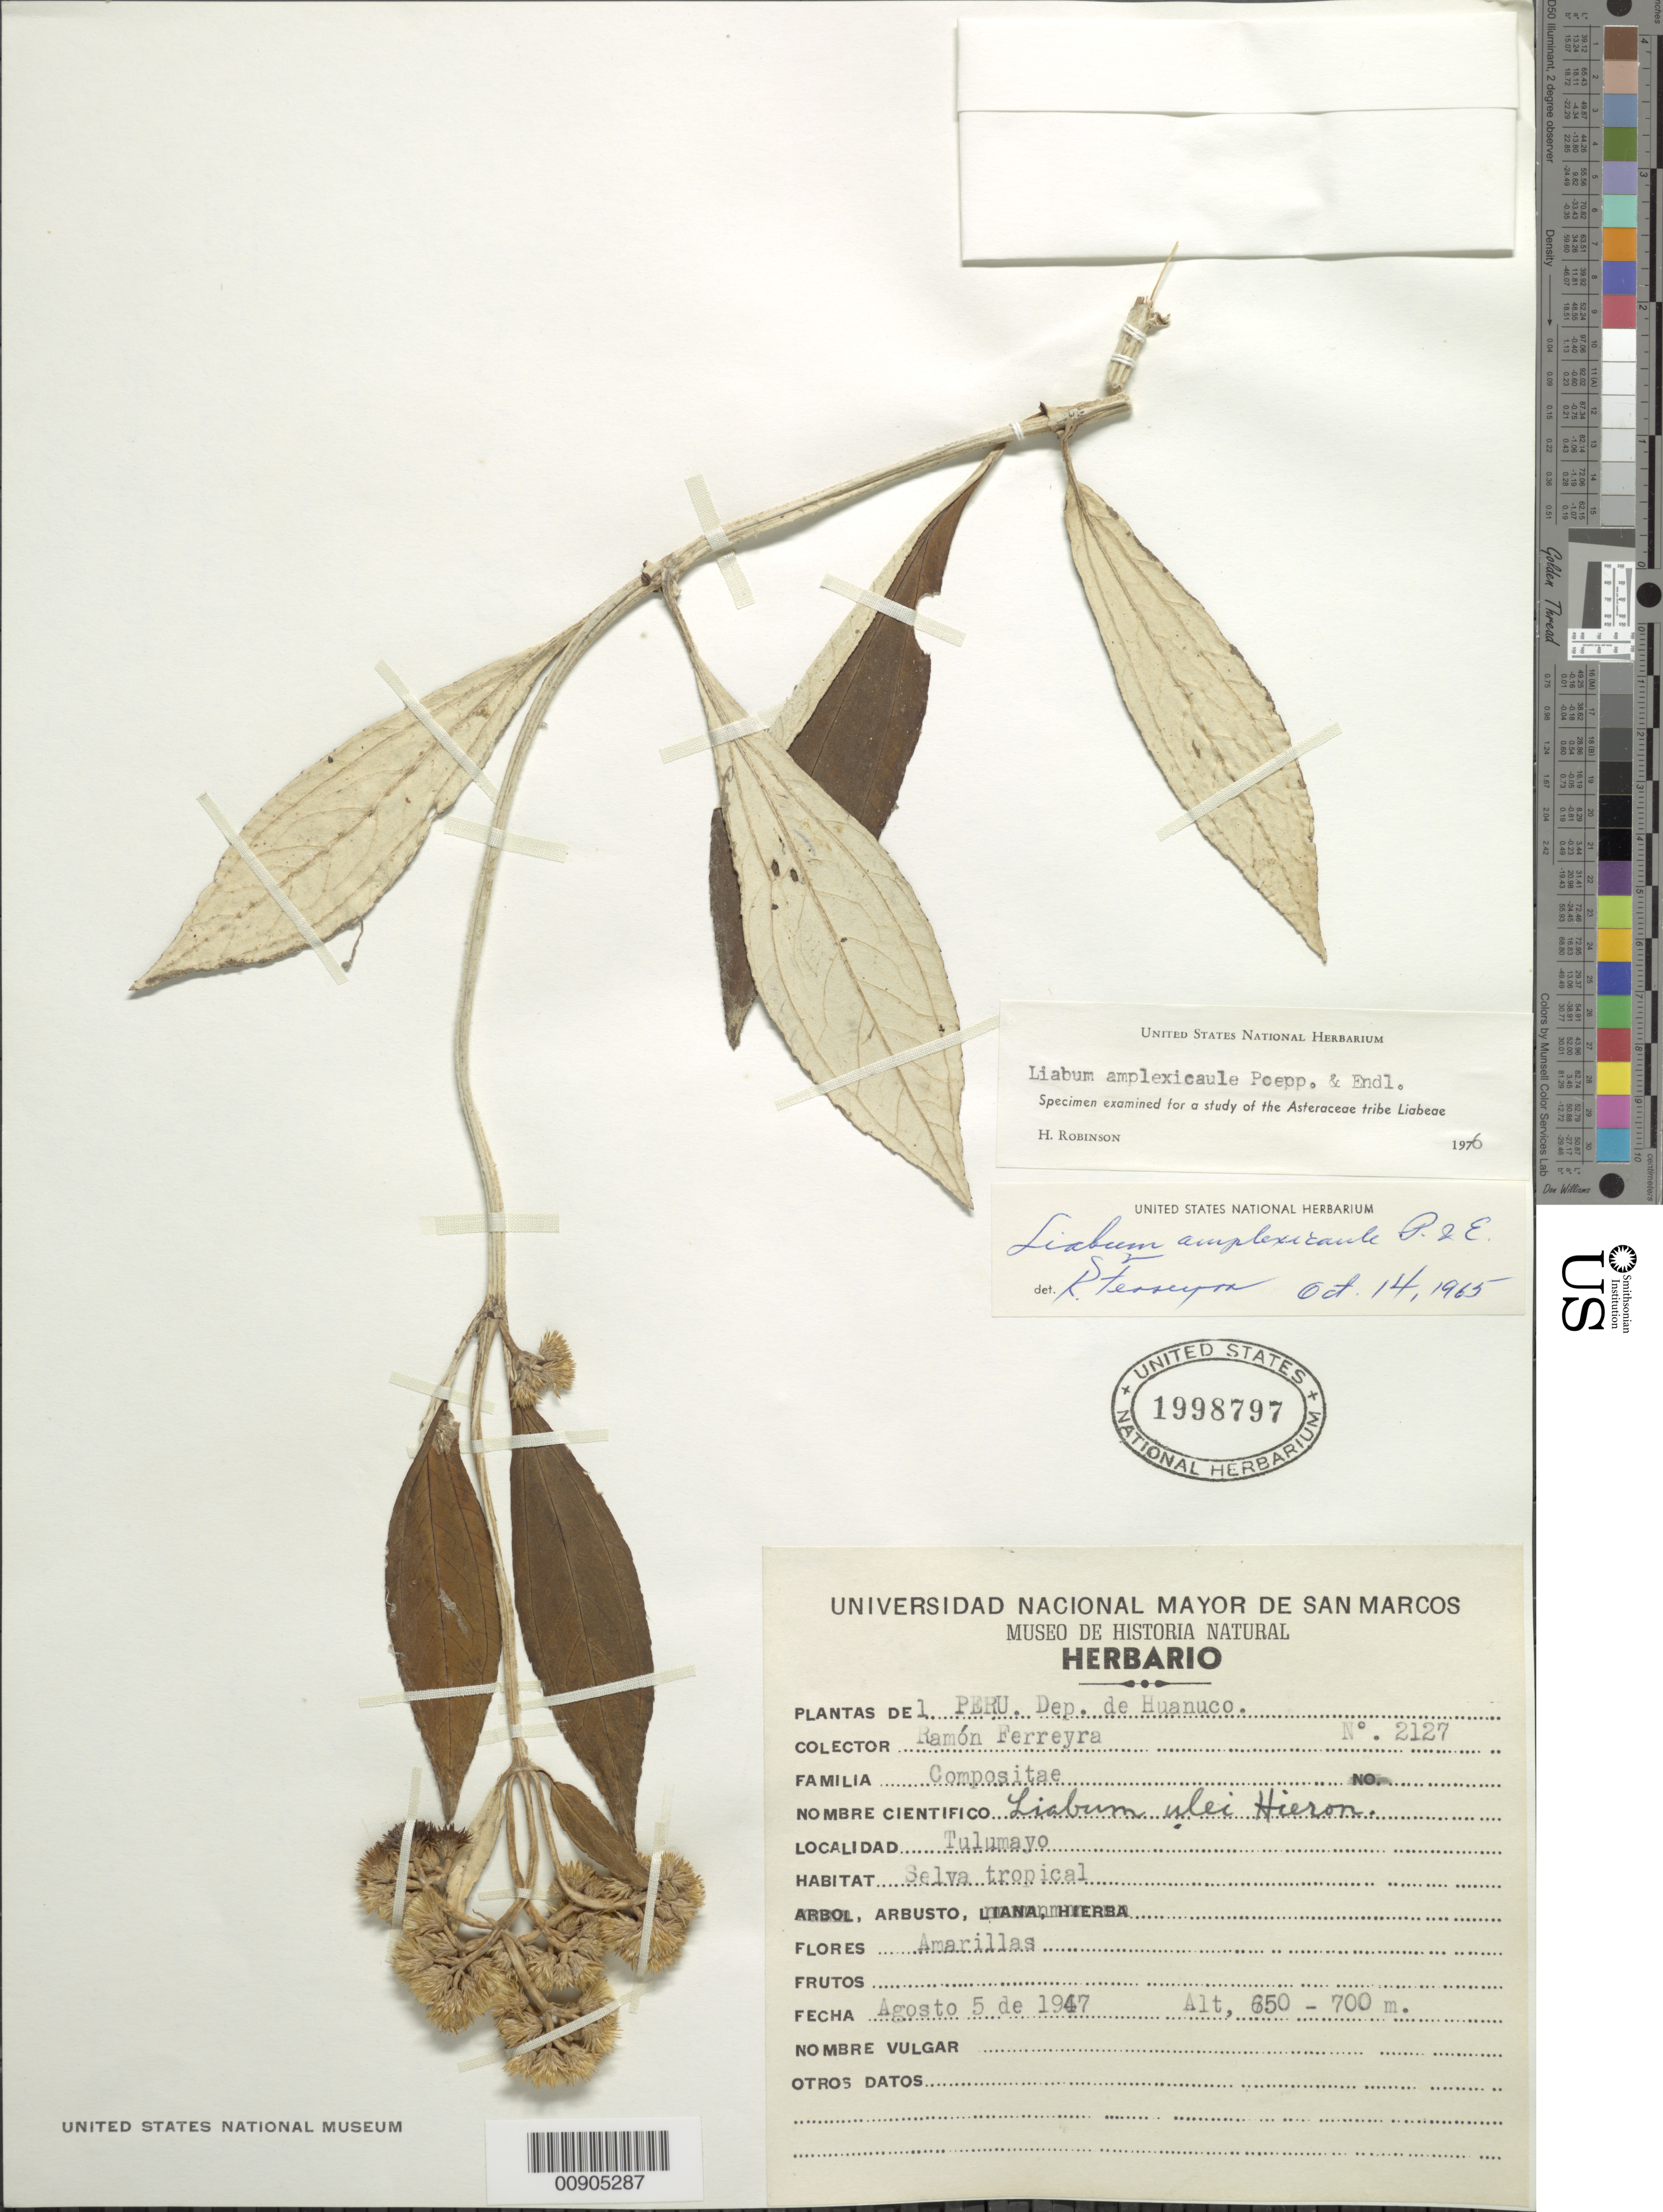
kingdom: Plantae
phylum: Tracheophyta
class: Magnoliopsida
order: Asterales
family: Asteraceae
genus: Liabum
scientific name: Liabum amplexicaule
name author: Poepp. & Endl.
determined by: Robinson, Harold E., (US)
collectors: R. A. Ferreyra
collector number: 2127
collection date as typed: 5 August 1947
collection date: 1947-08-05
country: Peru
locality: Dpto. Huanuco, Tulumayo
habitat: Selva tropical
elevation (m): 650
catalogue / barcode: US 1998797